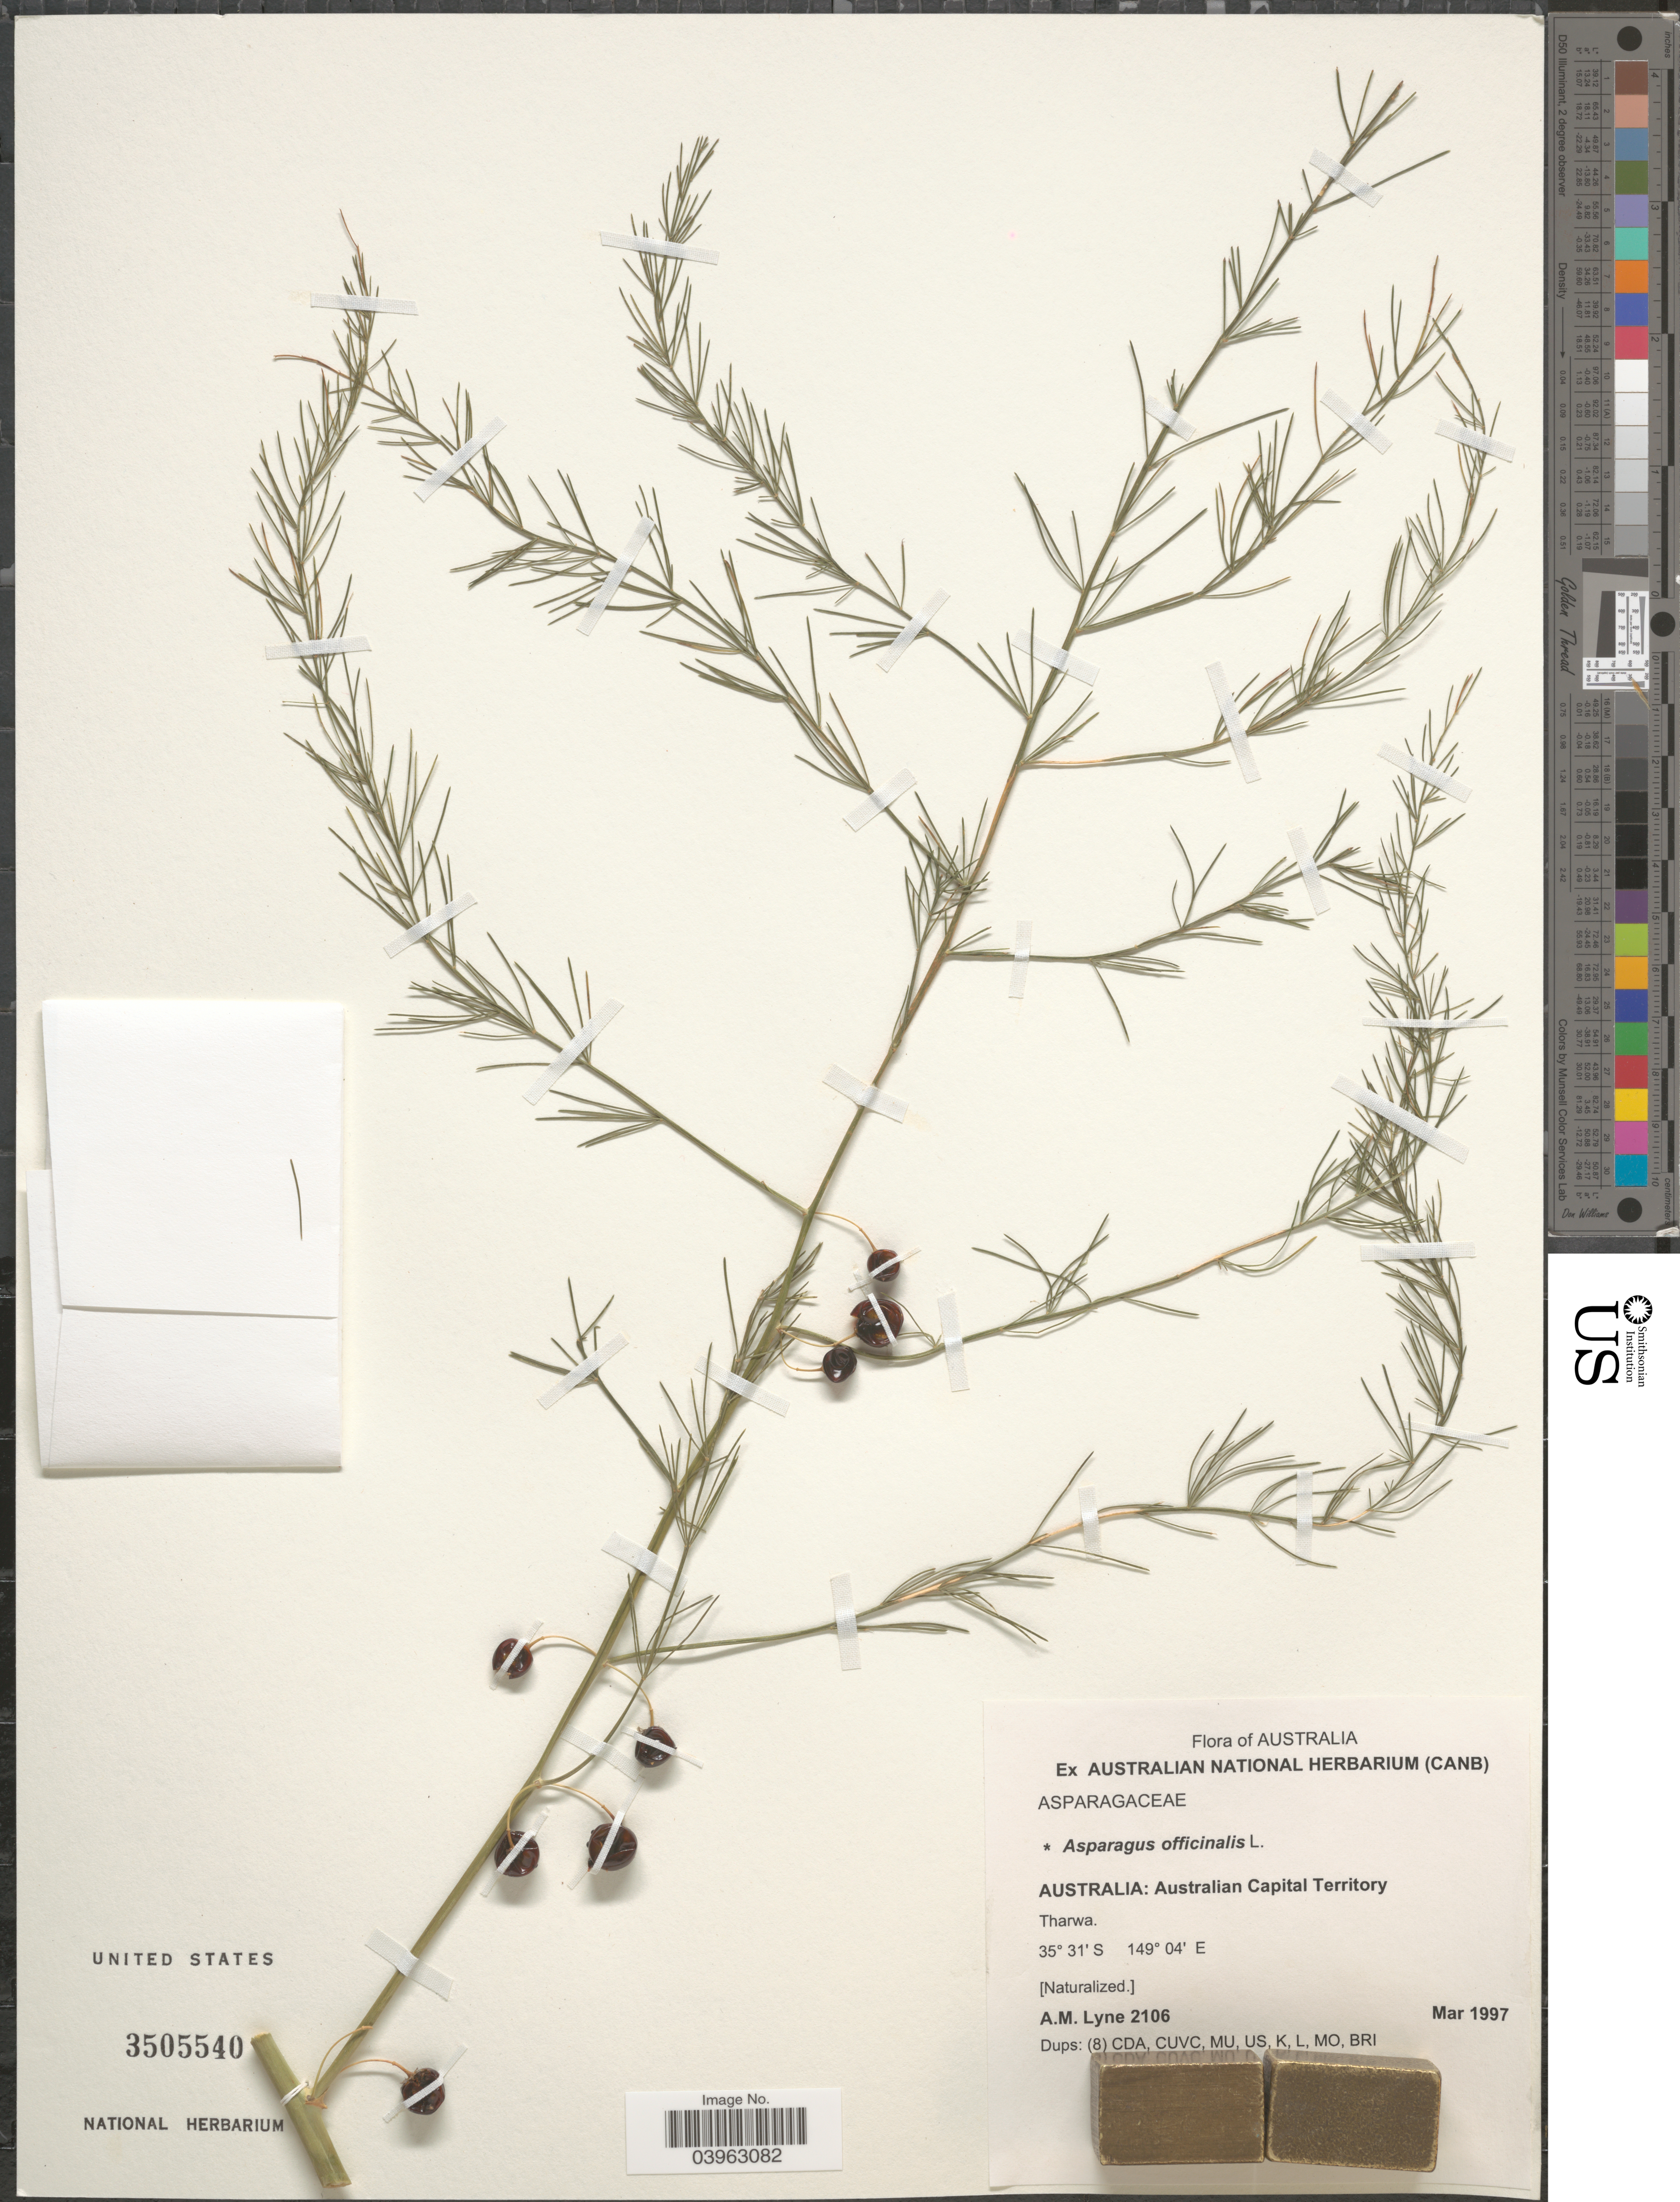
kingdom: Plantae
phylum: Tracheophyta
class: Liliopsida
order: Asparagales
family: Asparagaceae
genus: Asparagus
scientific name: Asparagus officinalis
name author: L.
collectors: A. Lyne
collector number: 2106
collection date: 1997-03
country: Australia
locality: Australian Capital Territory. Tharwa.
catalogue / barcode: US 3505540